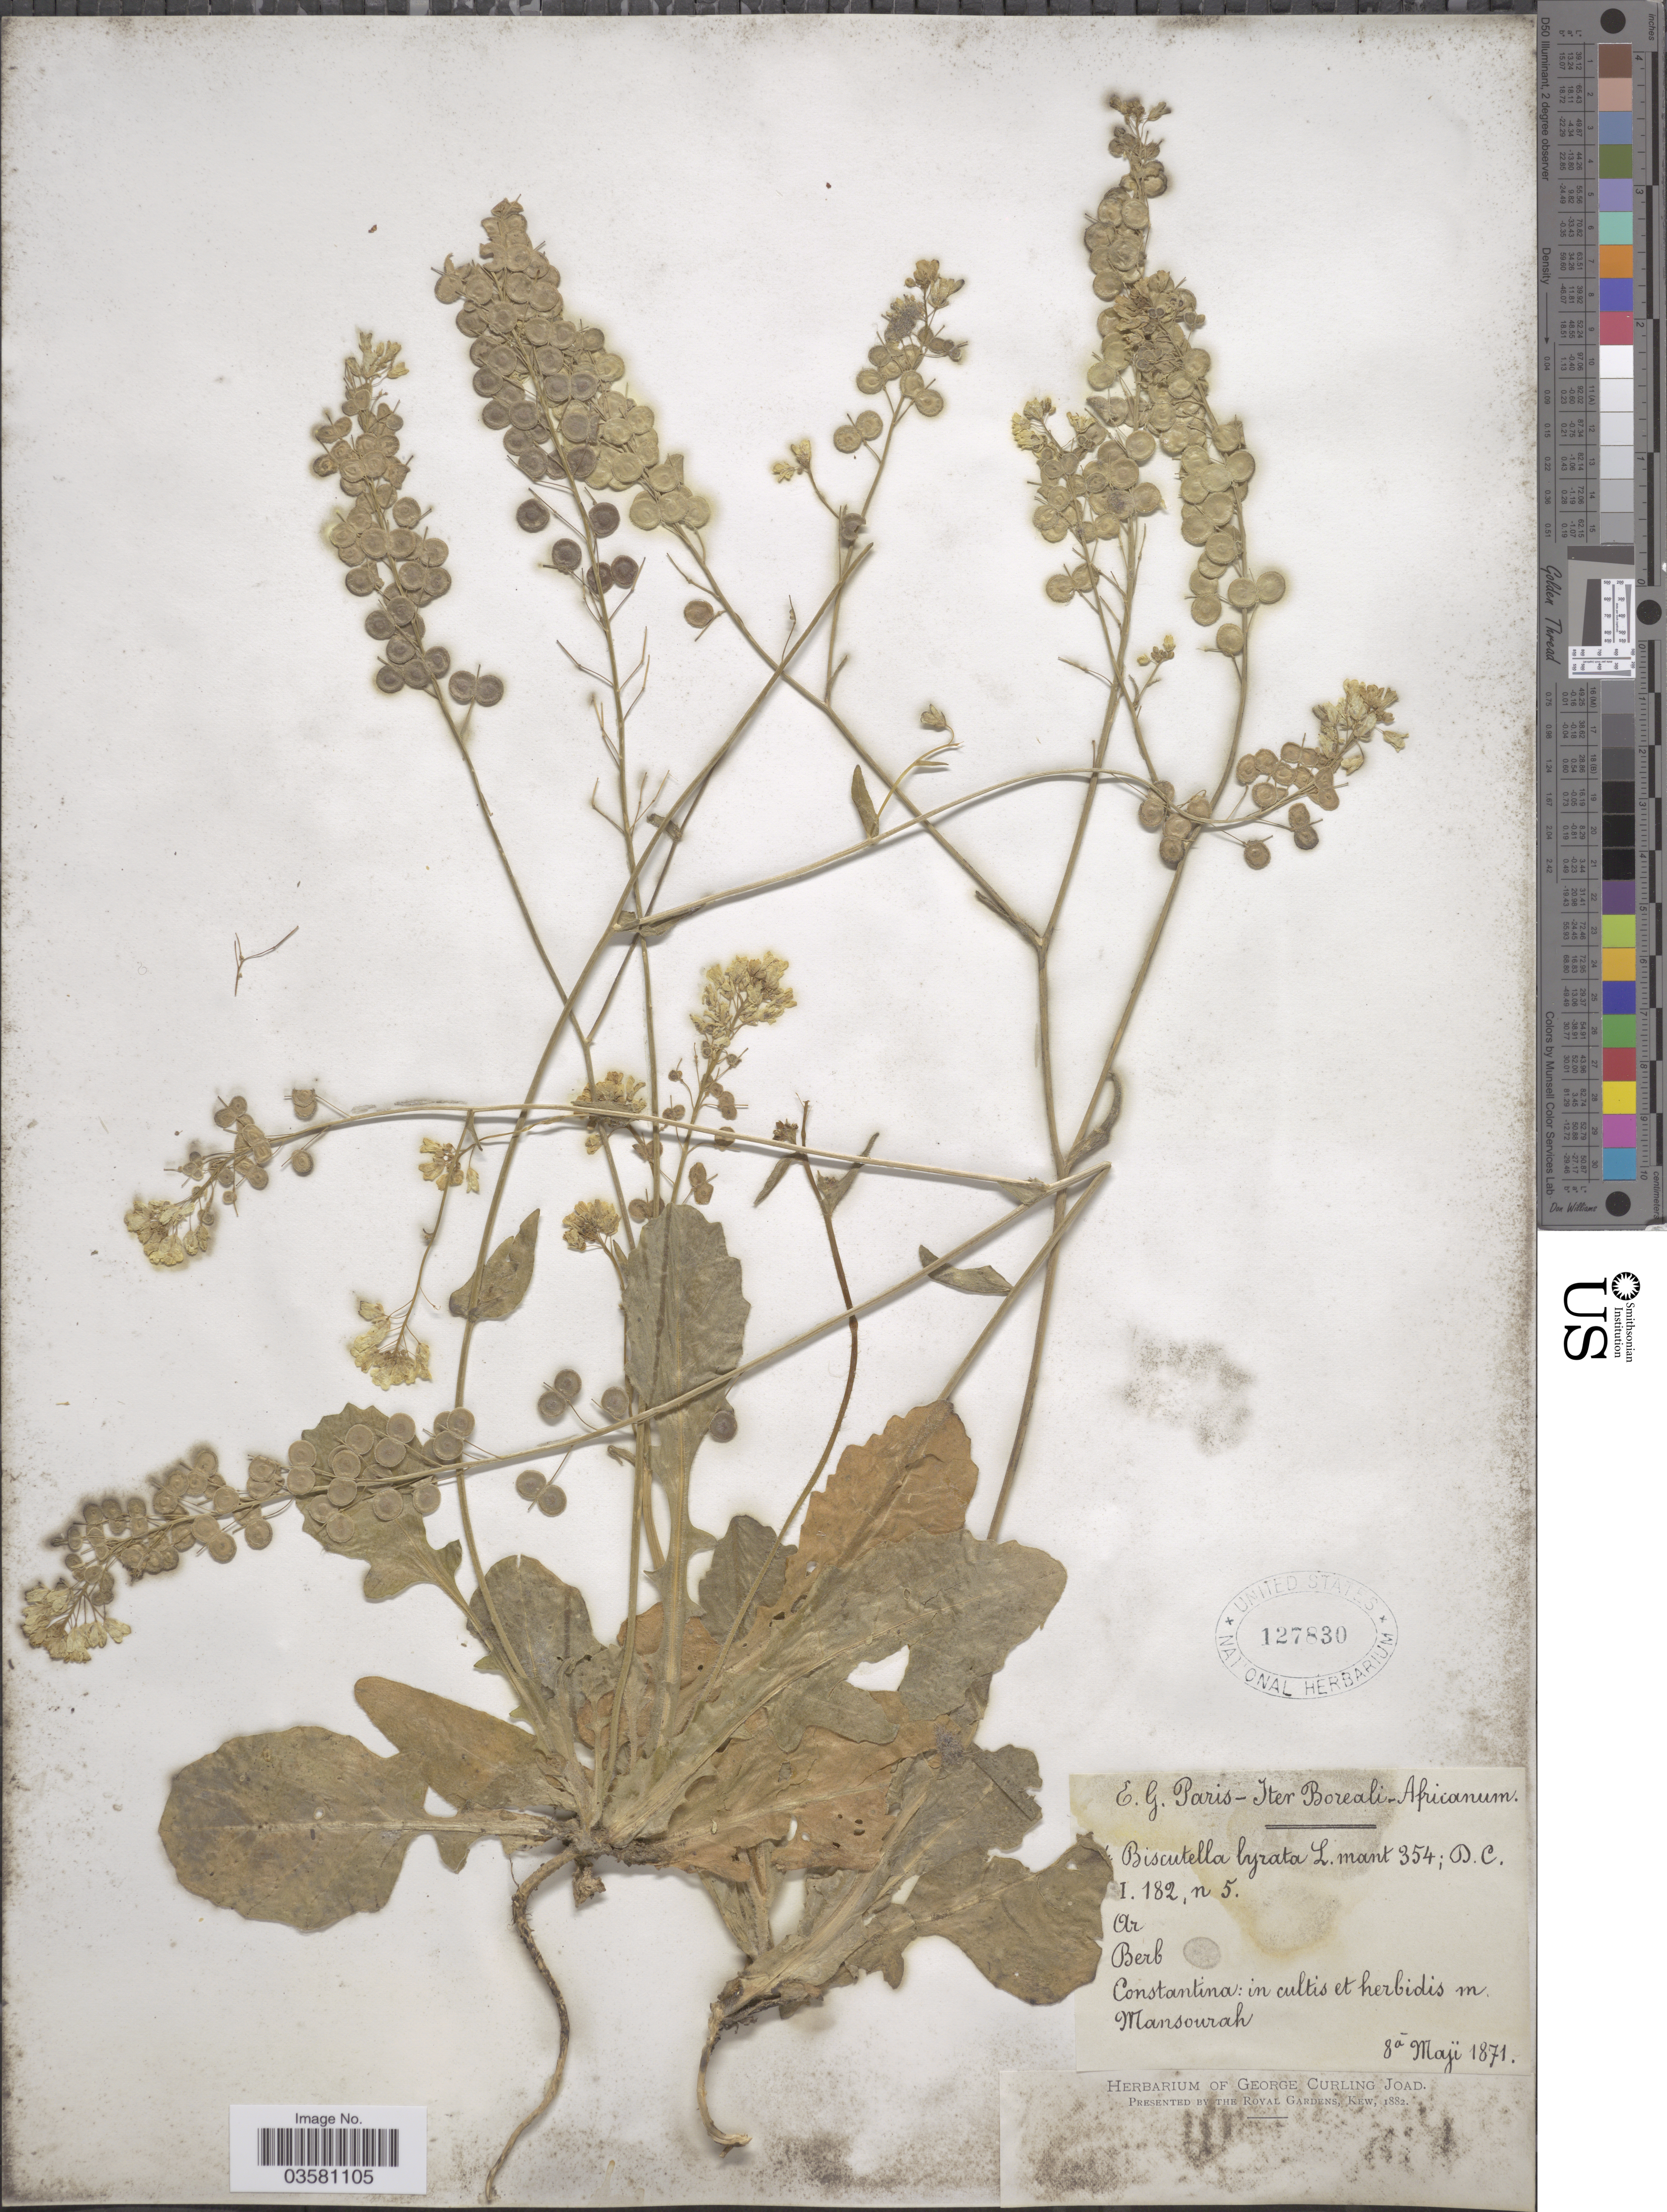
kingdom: Plantae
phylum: Tracheophyta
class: Magnoliopsida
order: Brassicales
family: Brassicaceae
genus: Biscutella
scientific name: Biscutella lyrata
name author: L.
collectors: Paris, E.G.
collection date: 1871-05-08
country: Algeria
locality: Iter Boreali-Africanum. Constantina: in cultis et herbidis m. Mansourah.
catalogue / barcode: US 127830